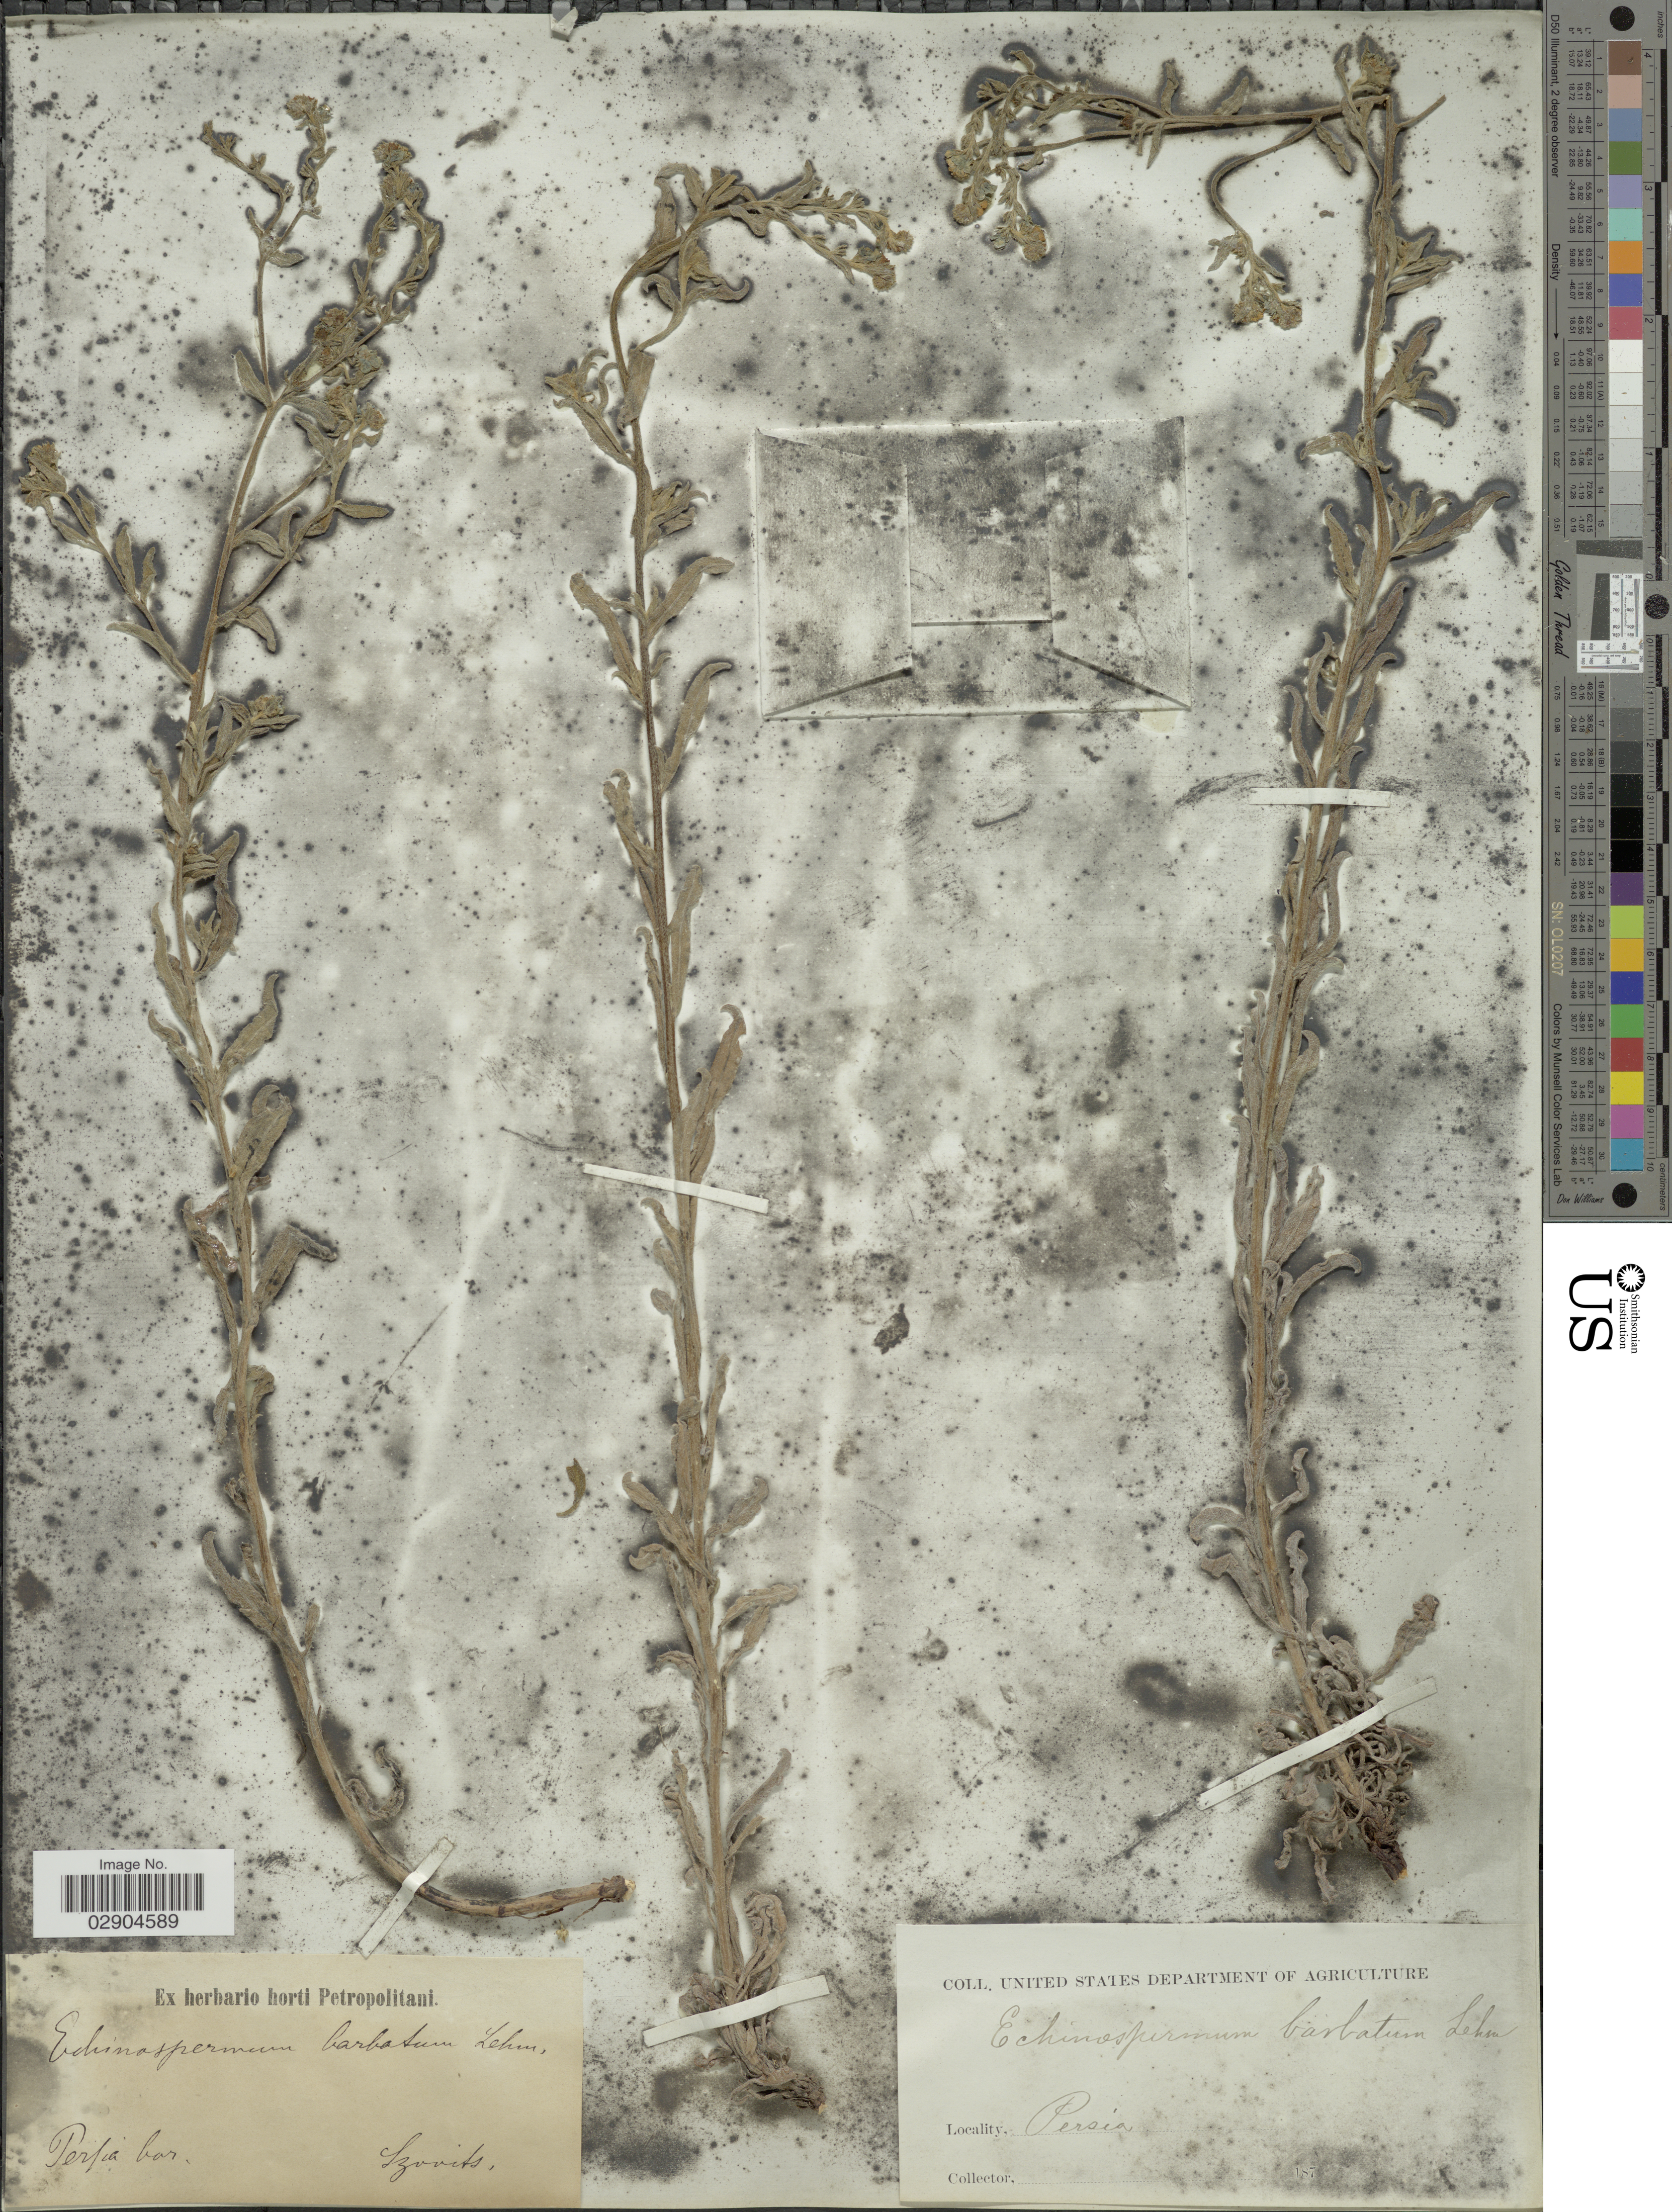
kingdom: Plantae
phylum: Tracheophyta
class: Magnoliopsida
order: Boraginales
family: Boraginaceae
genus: Lappula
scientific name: Lappula barbata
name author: (M. Bieb.) Gürke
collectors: Szovits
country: Iran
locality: Persia bor.